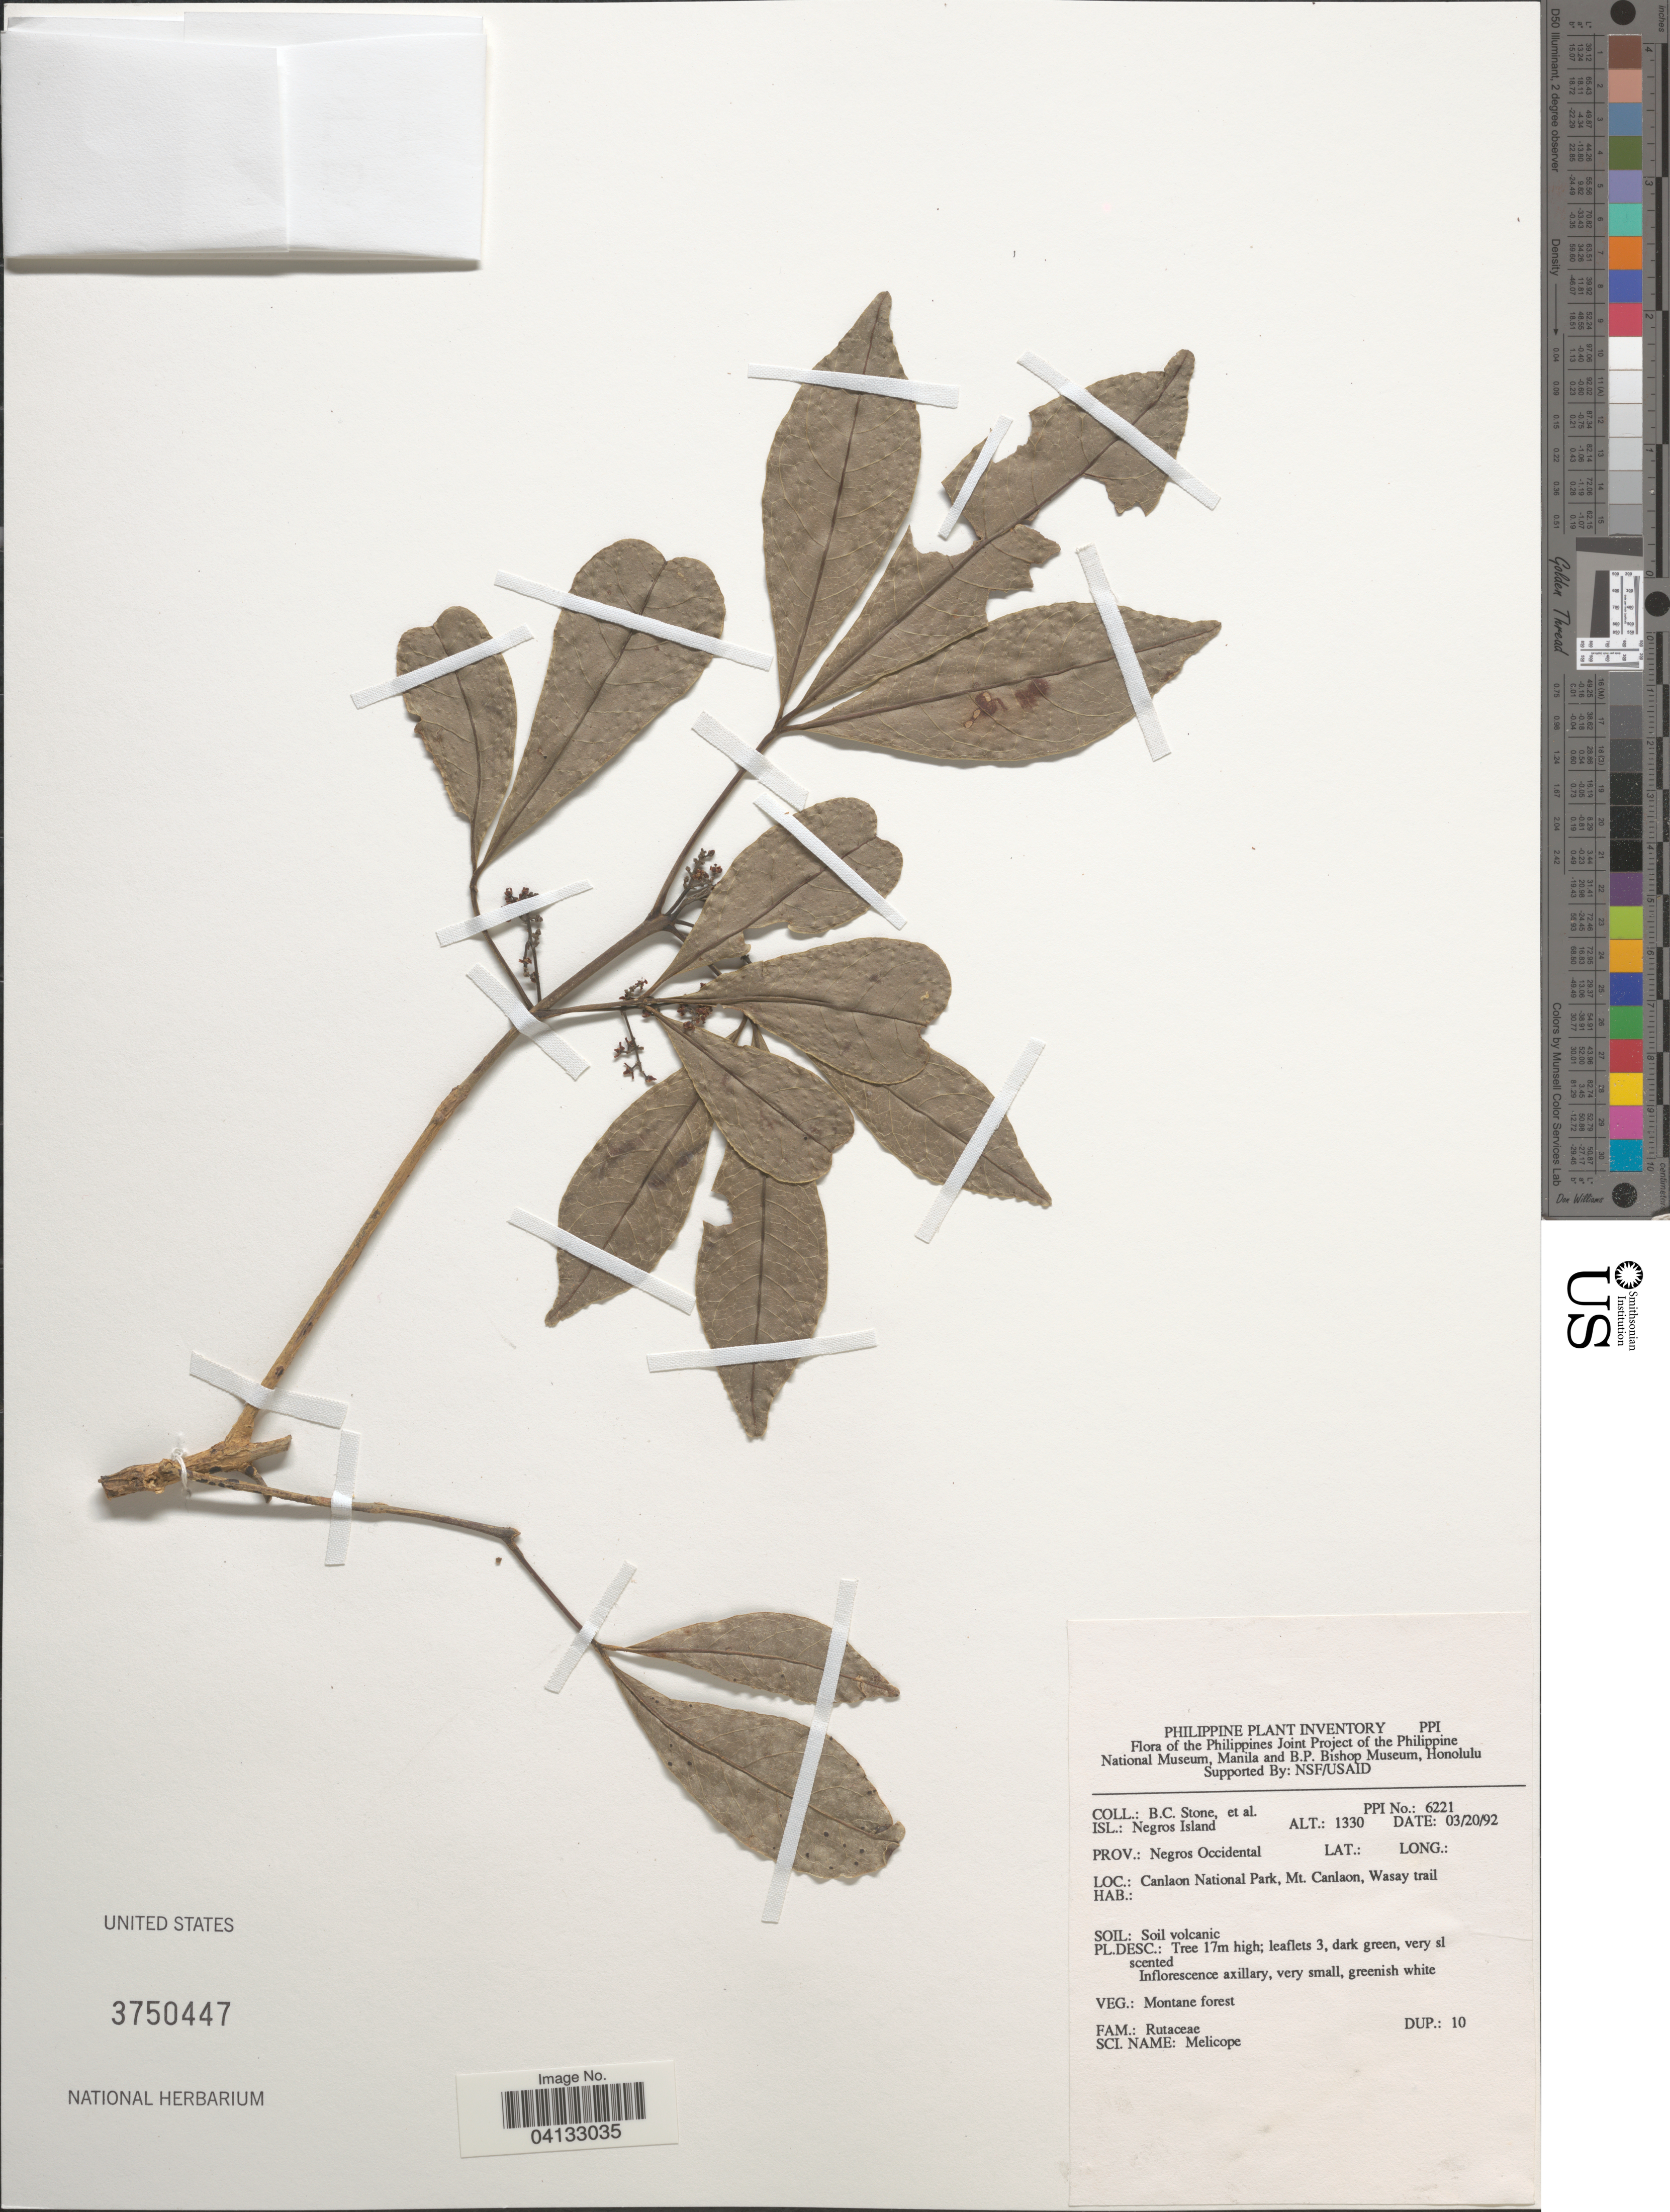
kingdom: Plantae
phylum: Tracheophyta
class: Magnoliopsida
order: Sapindales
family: Rutaceae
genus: Melicope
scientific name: Melicope sp.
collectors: B. C. Stone & et al.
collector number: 6221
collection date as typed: Transcribed d/m/y: 20/3/92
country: Philippines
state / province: Western Visayas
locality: Isl.: Negros Island. Prov.: Negros Occidental. Canlaon National Park, Mt. Canlaon, Wasay trail.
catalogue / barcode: US 3750447